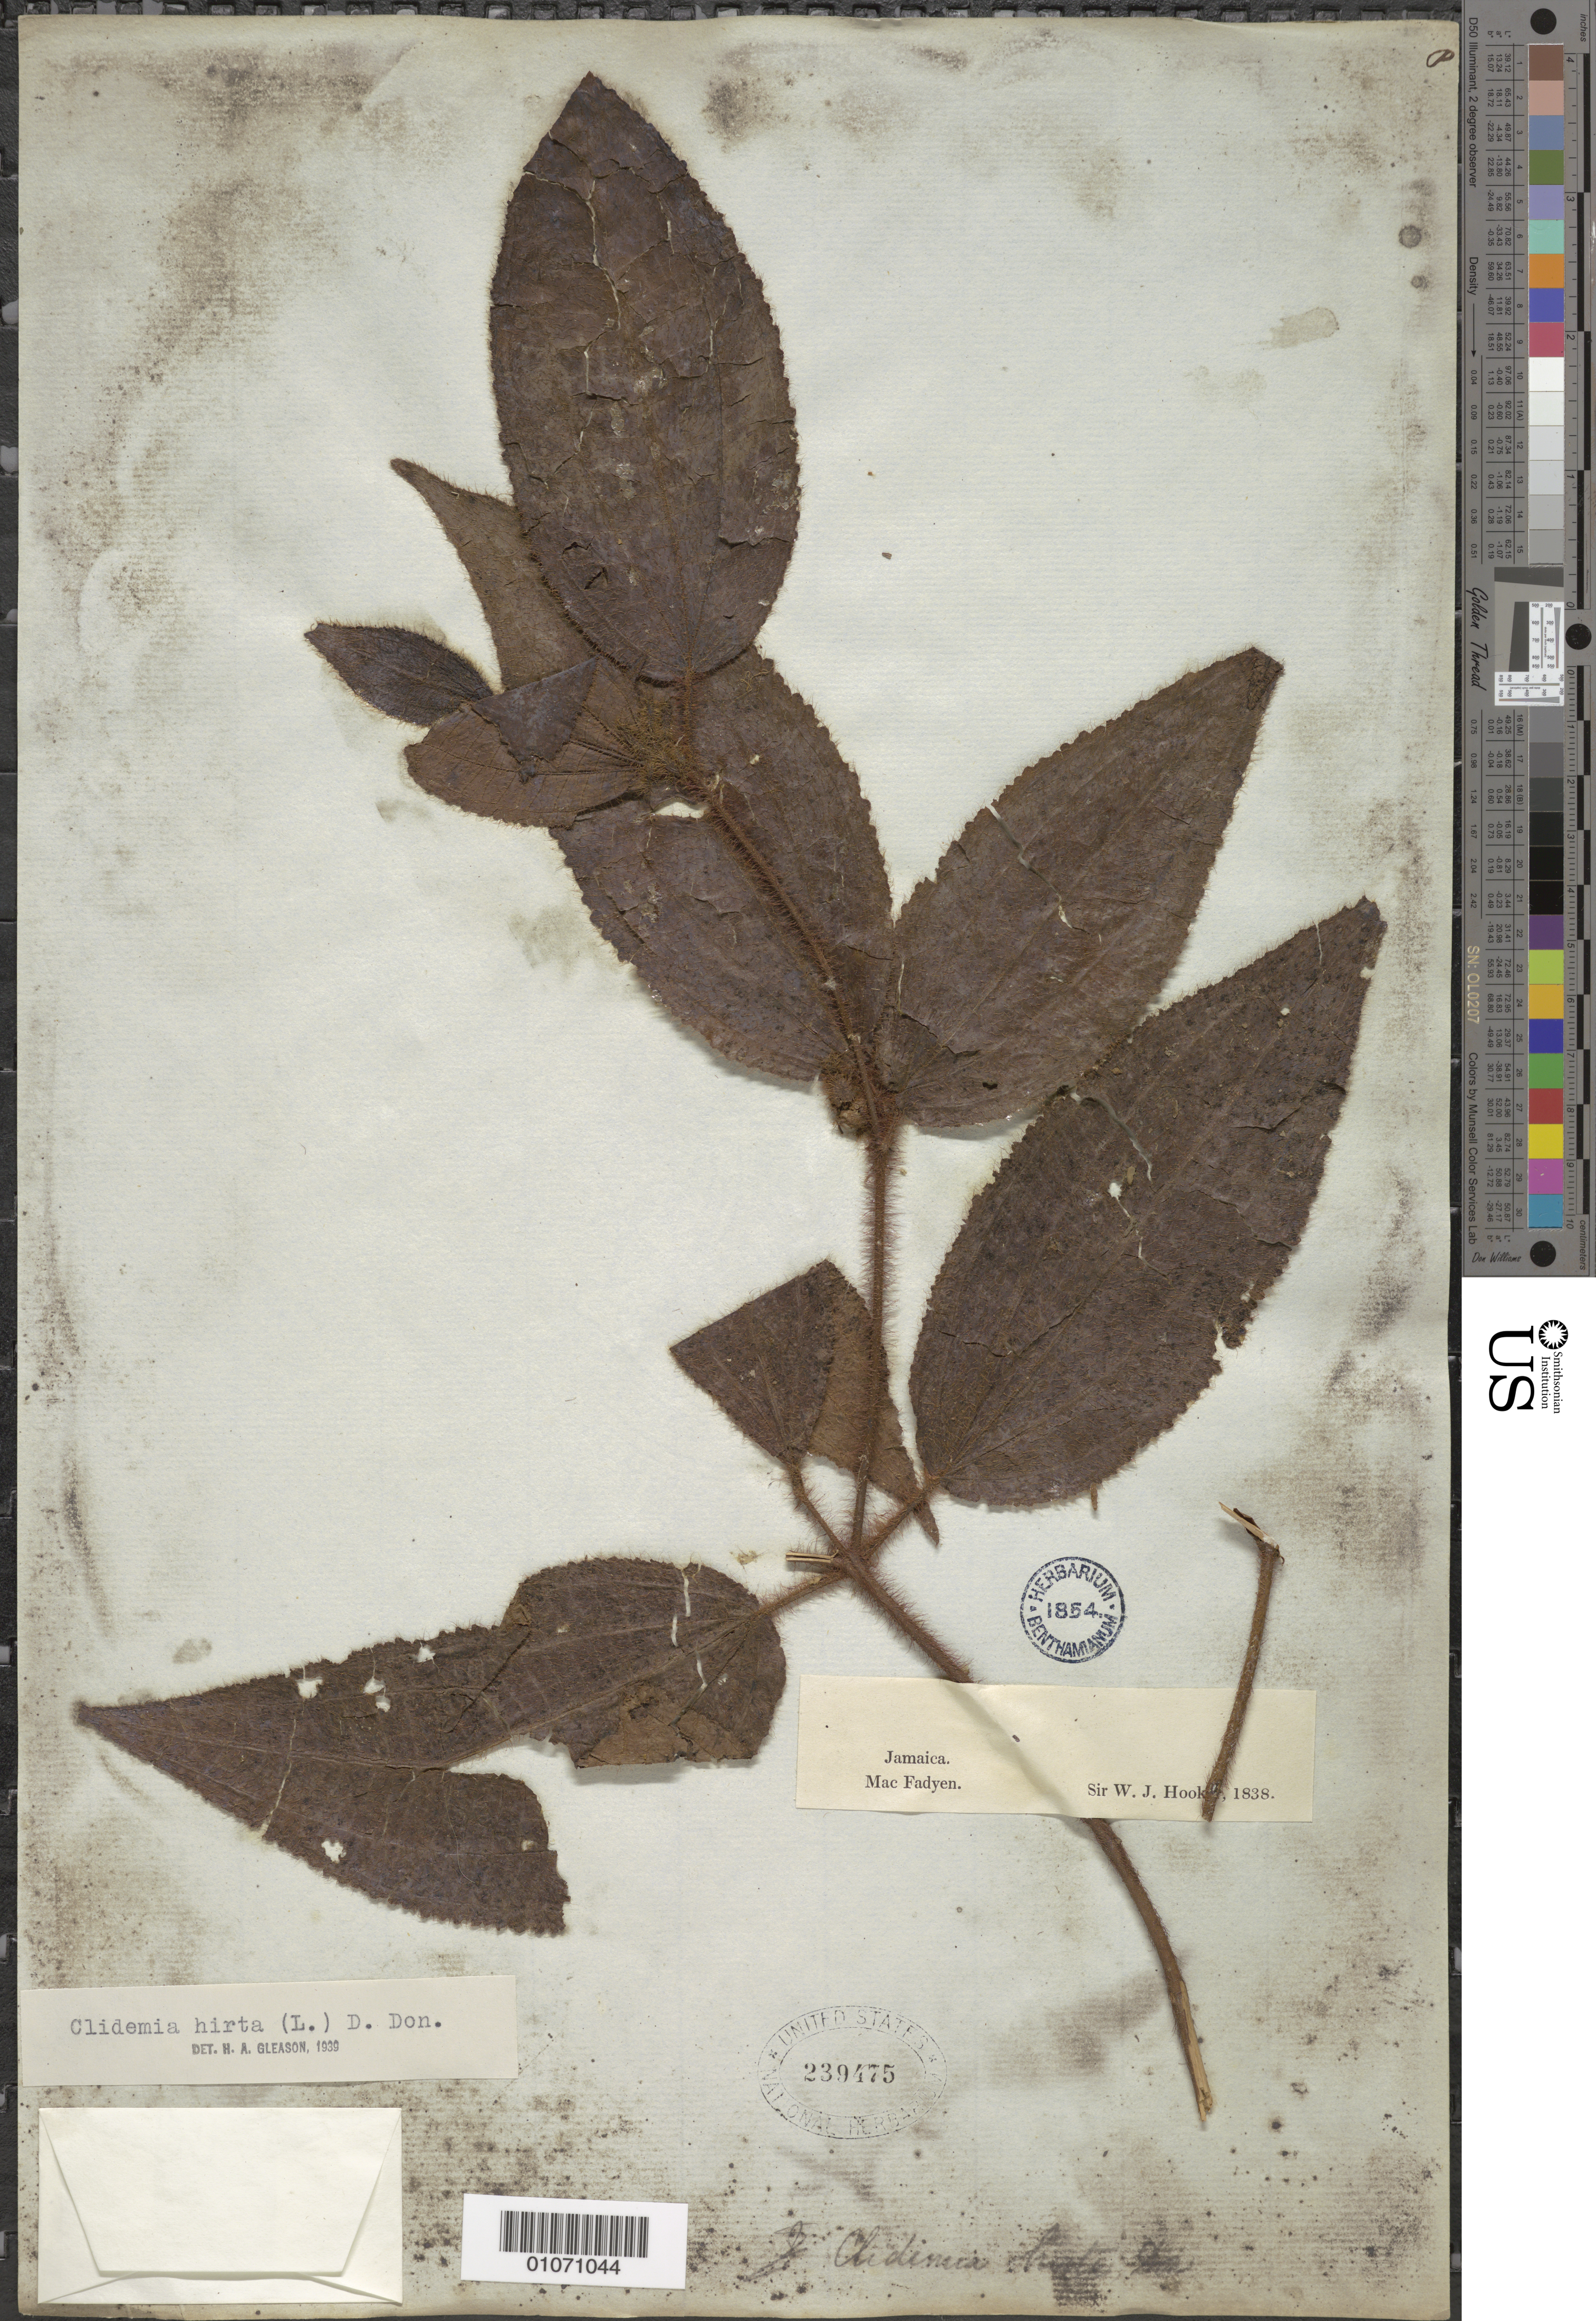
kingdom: Plantae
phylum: Tracheophyta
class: Magnoliopsida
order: Myrtales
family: Melastomataceae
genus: Clidemia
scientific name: Clidemia hirta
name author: (L.) D. Don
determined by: Gleason, H. A.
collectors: W. J. Hooker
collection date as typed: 1838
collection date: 1838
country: Jamaica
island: Jamaica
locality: Mac Fadyen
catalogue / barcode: US 239475